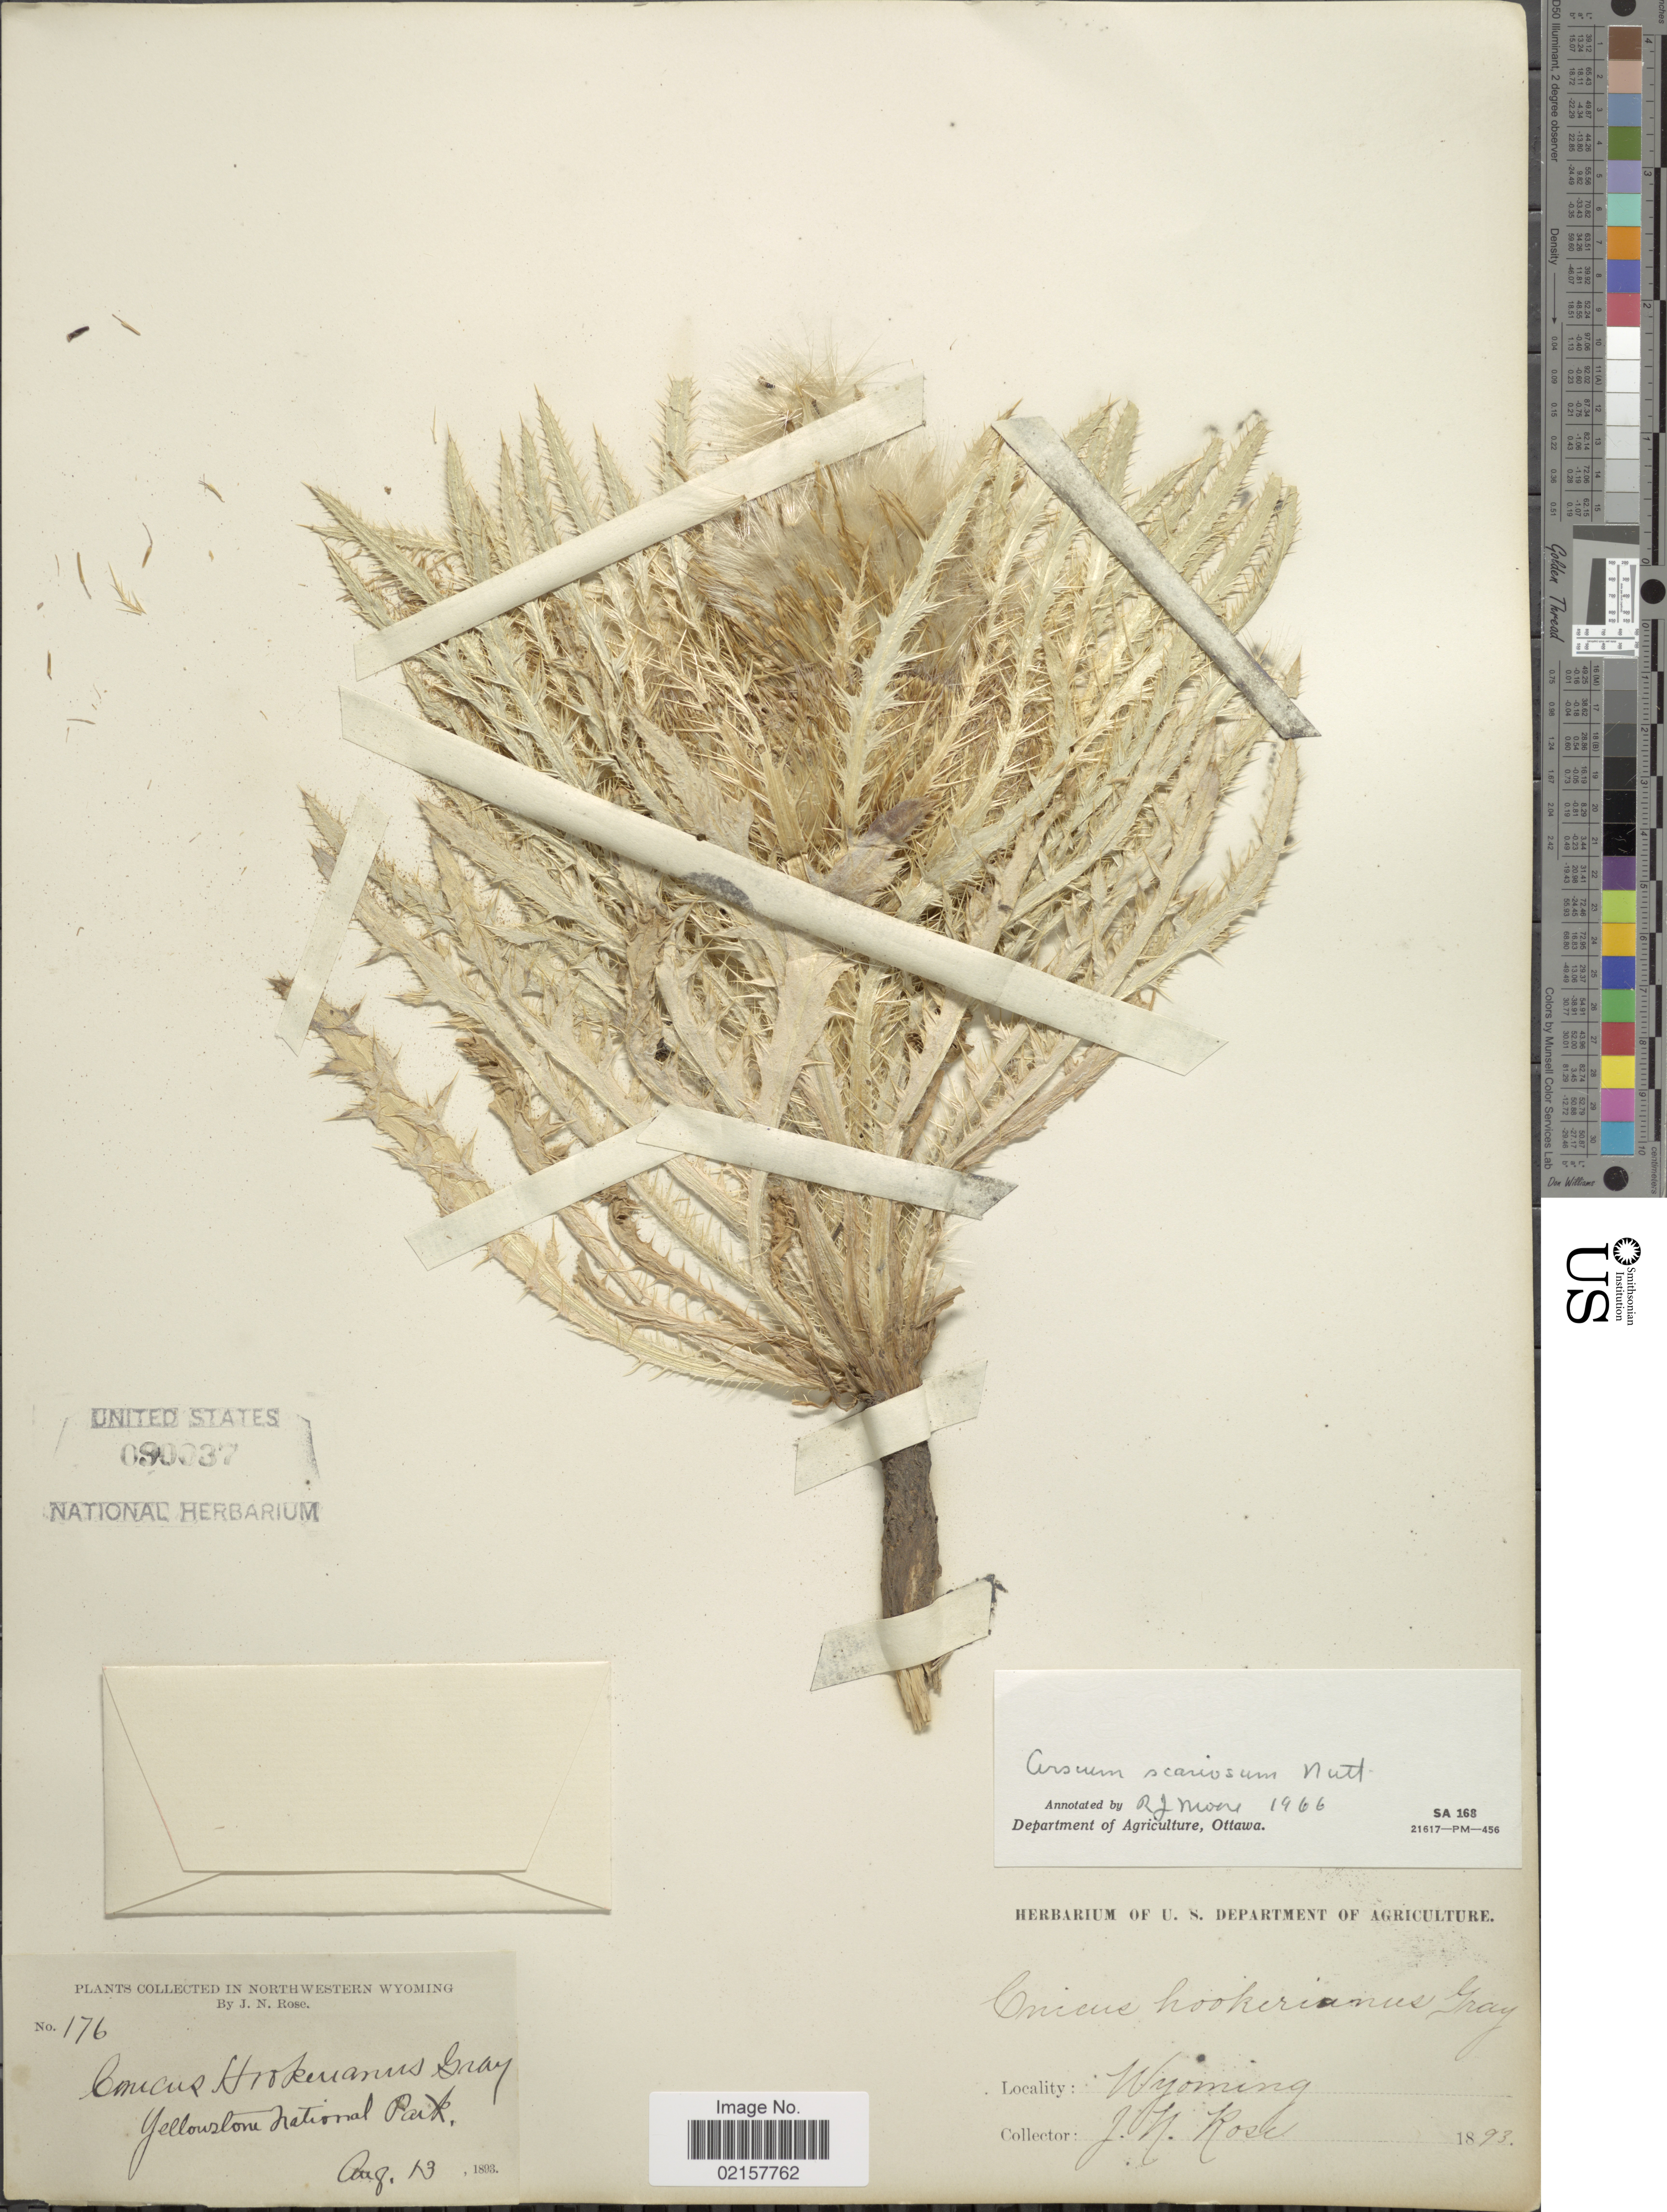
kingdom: Plantae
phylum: Tracheophyta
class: Magnoliopsida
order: Asterales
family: Asteraceae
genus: Cirsium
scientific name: Cirsium scariosum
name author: Nutt.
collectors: J. N. Rose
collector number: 176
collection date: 1893-08-13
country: United States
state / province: Wyoming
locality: Northwestern Wyoming, Yellowstone National Park.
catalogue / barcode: US 90037